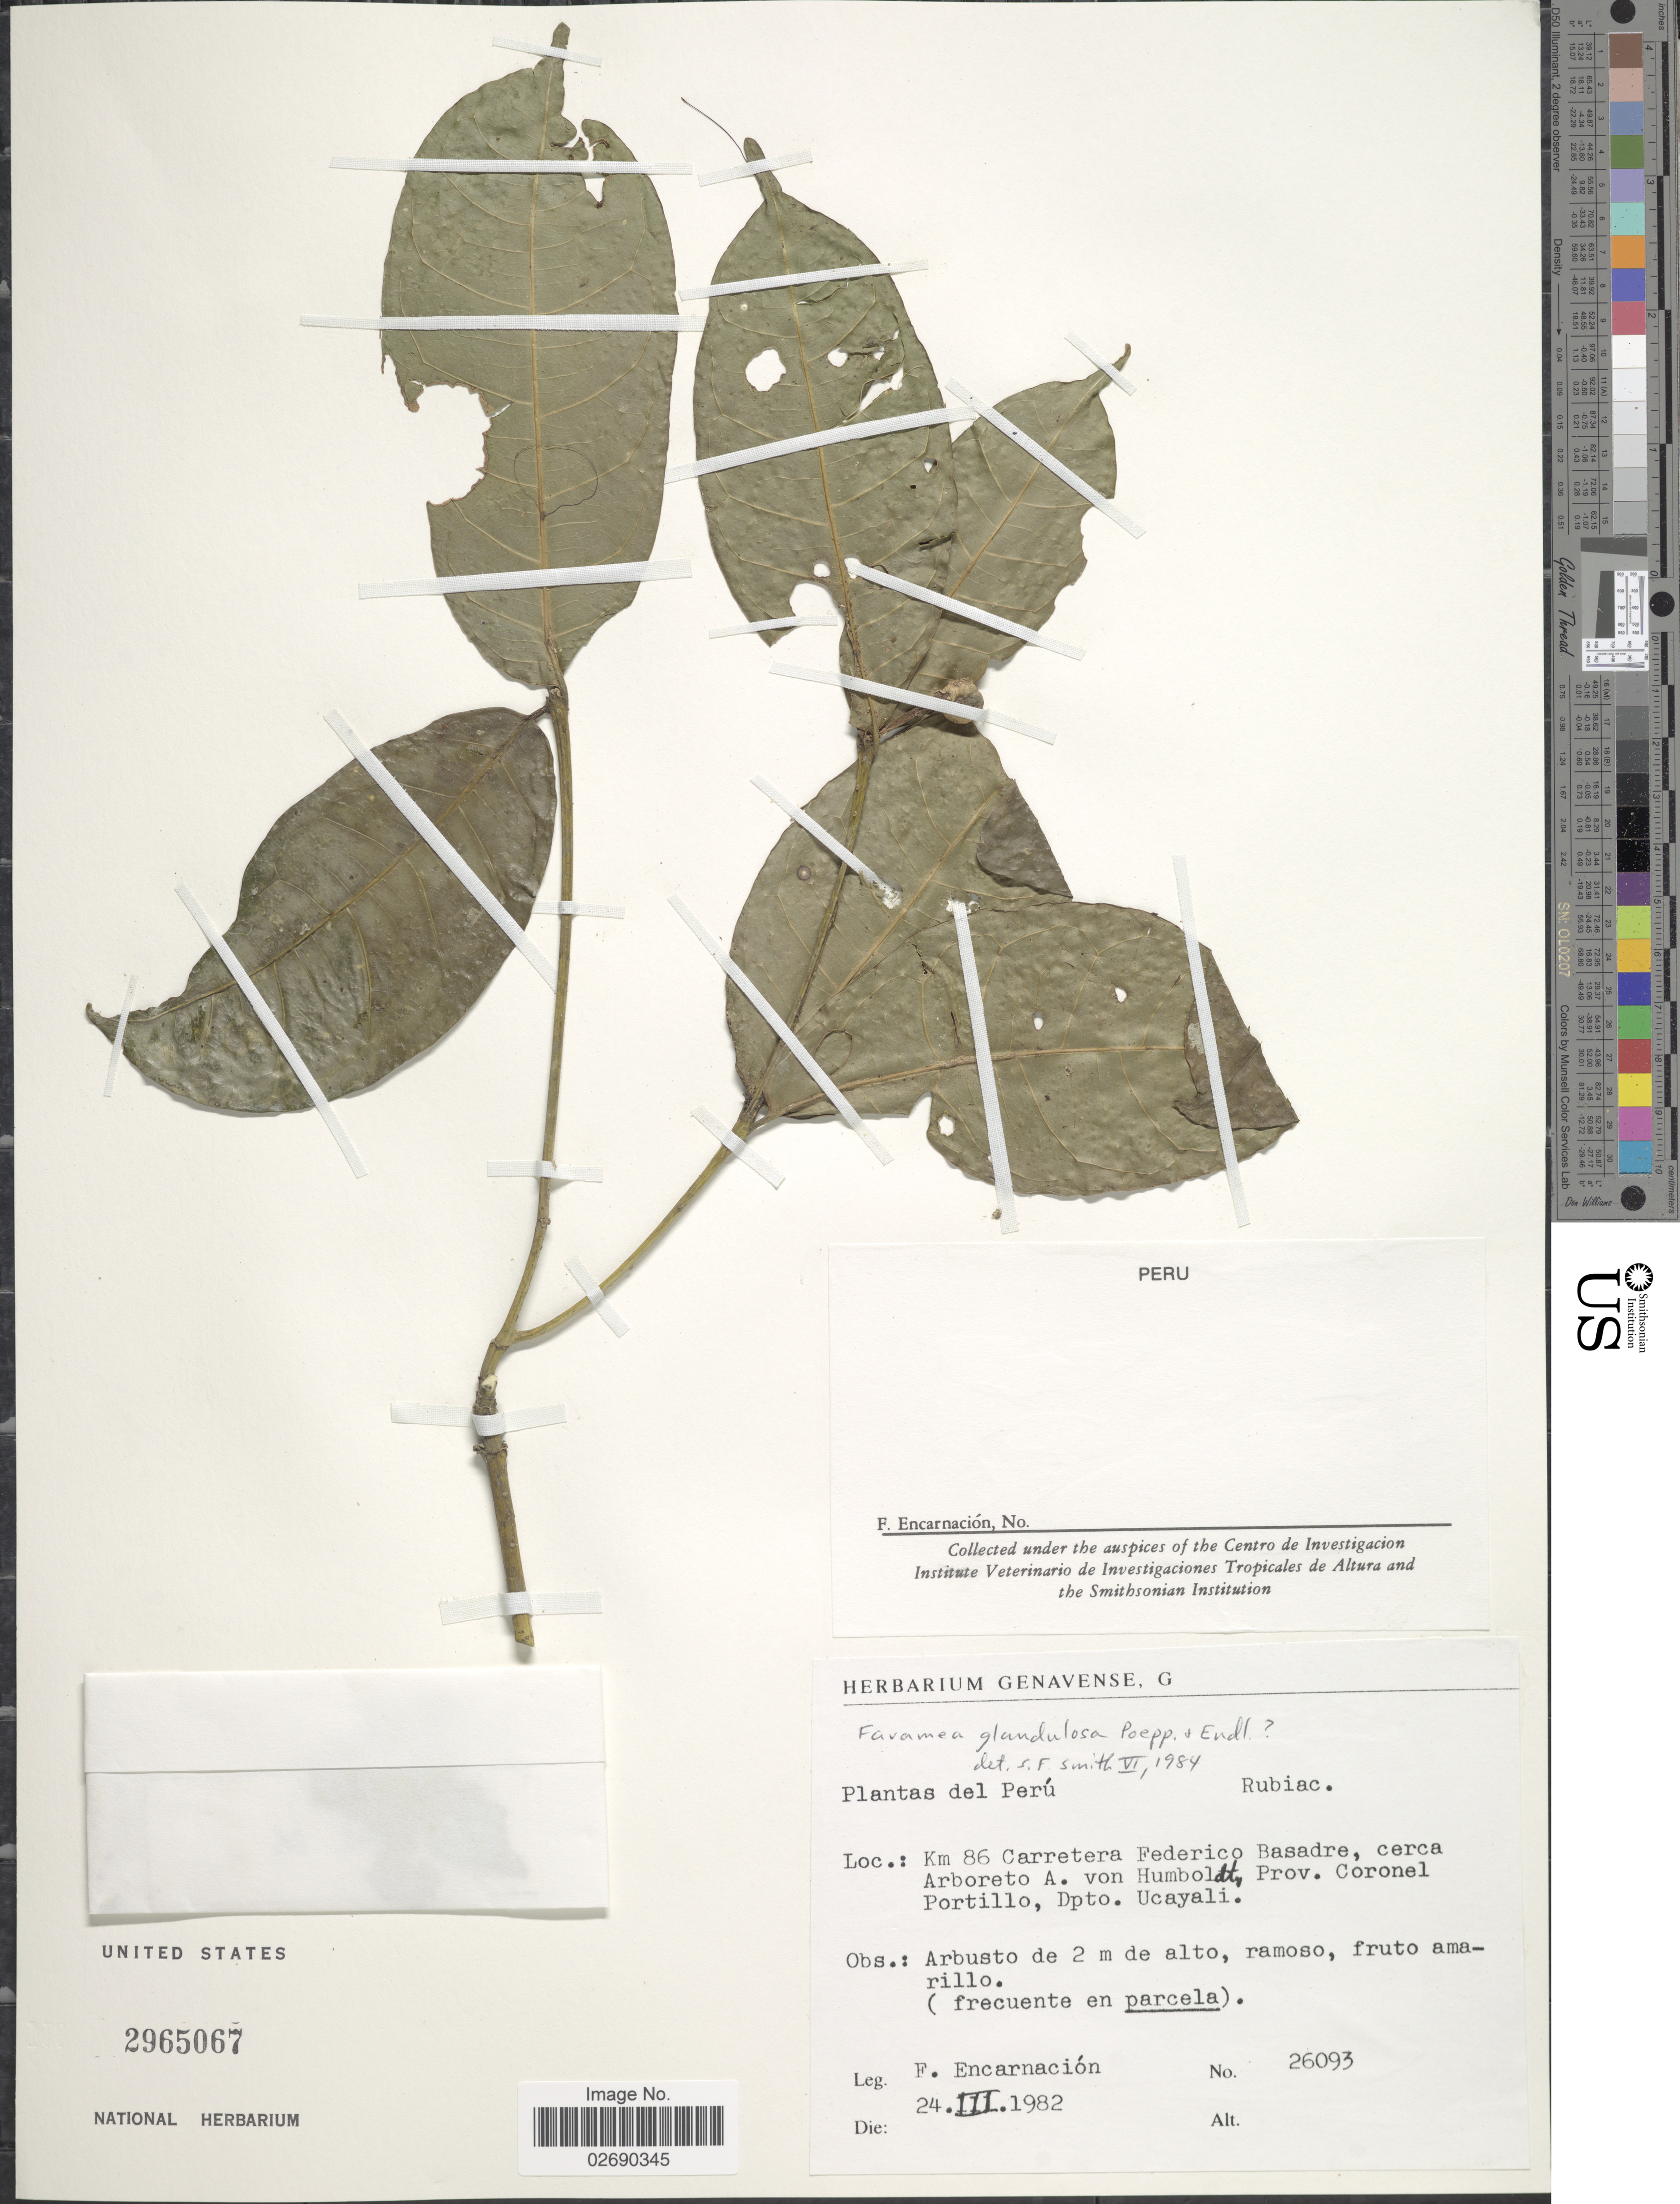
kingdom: Plantae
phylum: Tracheophyta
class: Magnoliopsida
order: Gentianales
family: Rubiaceae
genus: Faramea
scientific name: Faramea glandulosa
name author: Poepp.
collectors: F. Encarnación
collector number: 26093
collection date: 1982-03-24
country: Peru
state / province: Ucayali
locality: Km 86 Carretera Federico Basadre, cerca Arboreto A. von Humboldt, Prov. Coronel Portillo, Dpto. Ucayali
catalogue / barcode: US 2965067